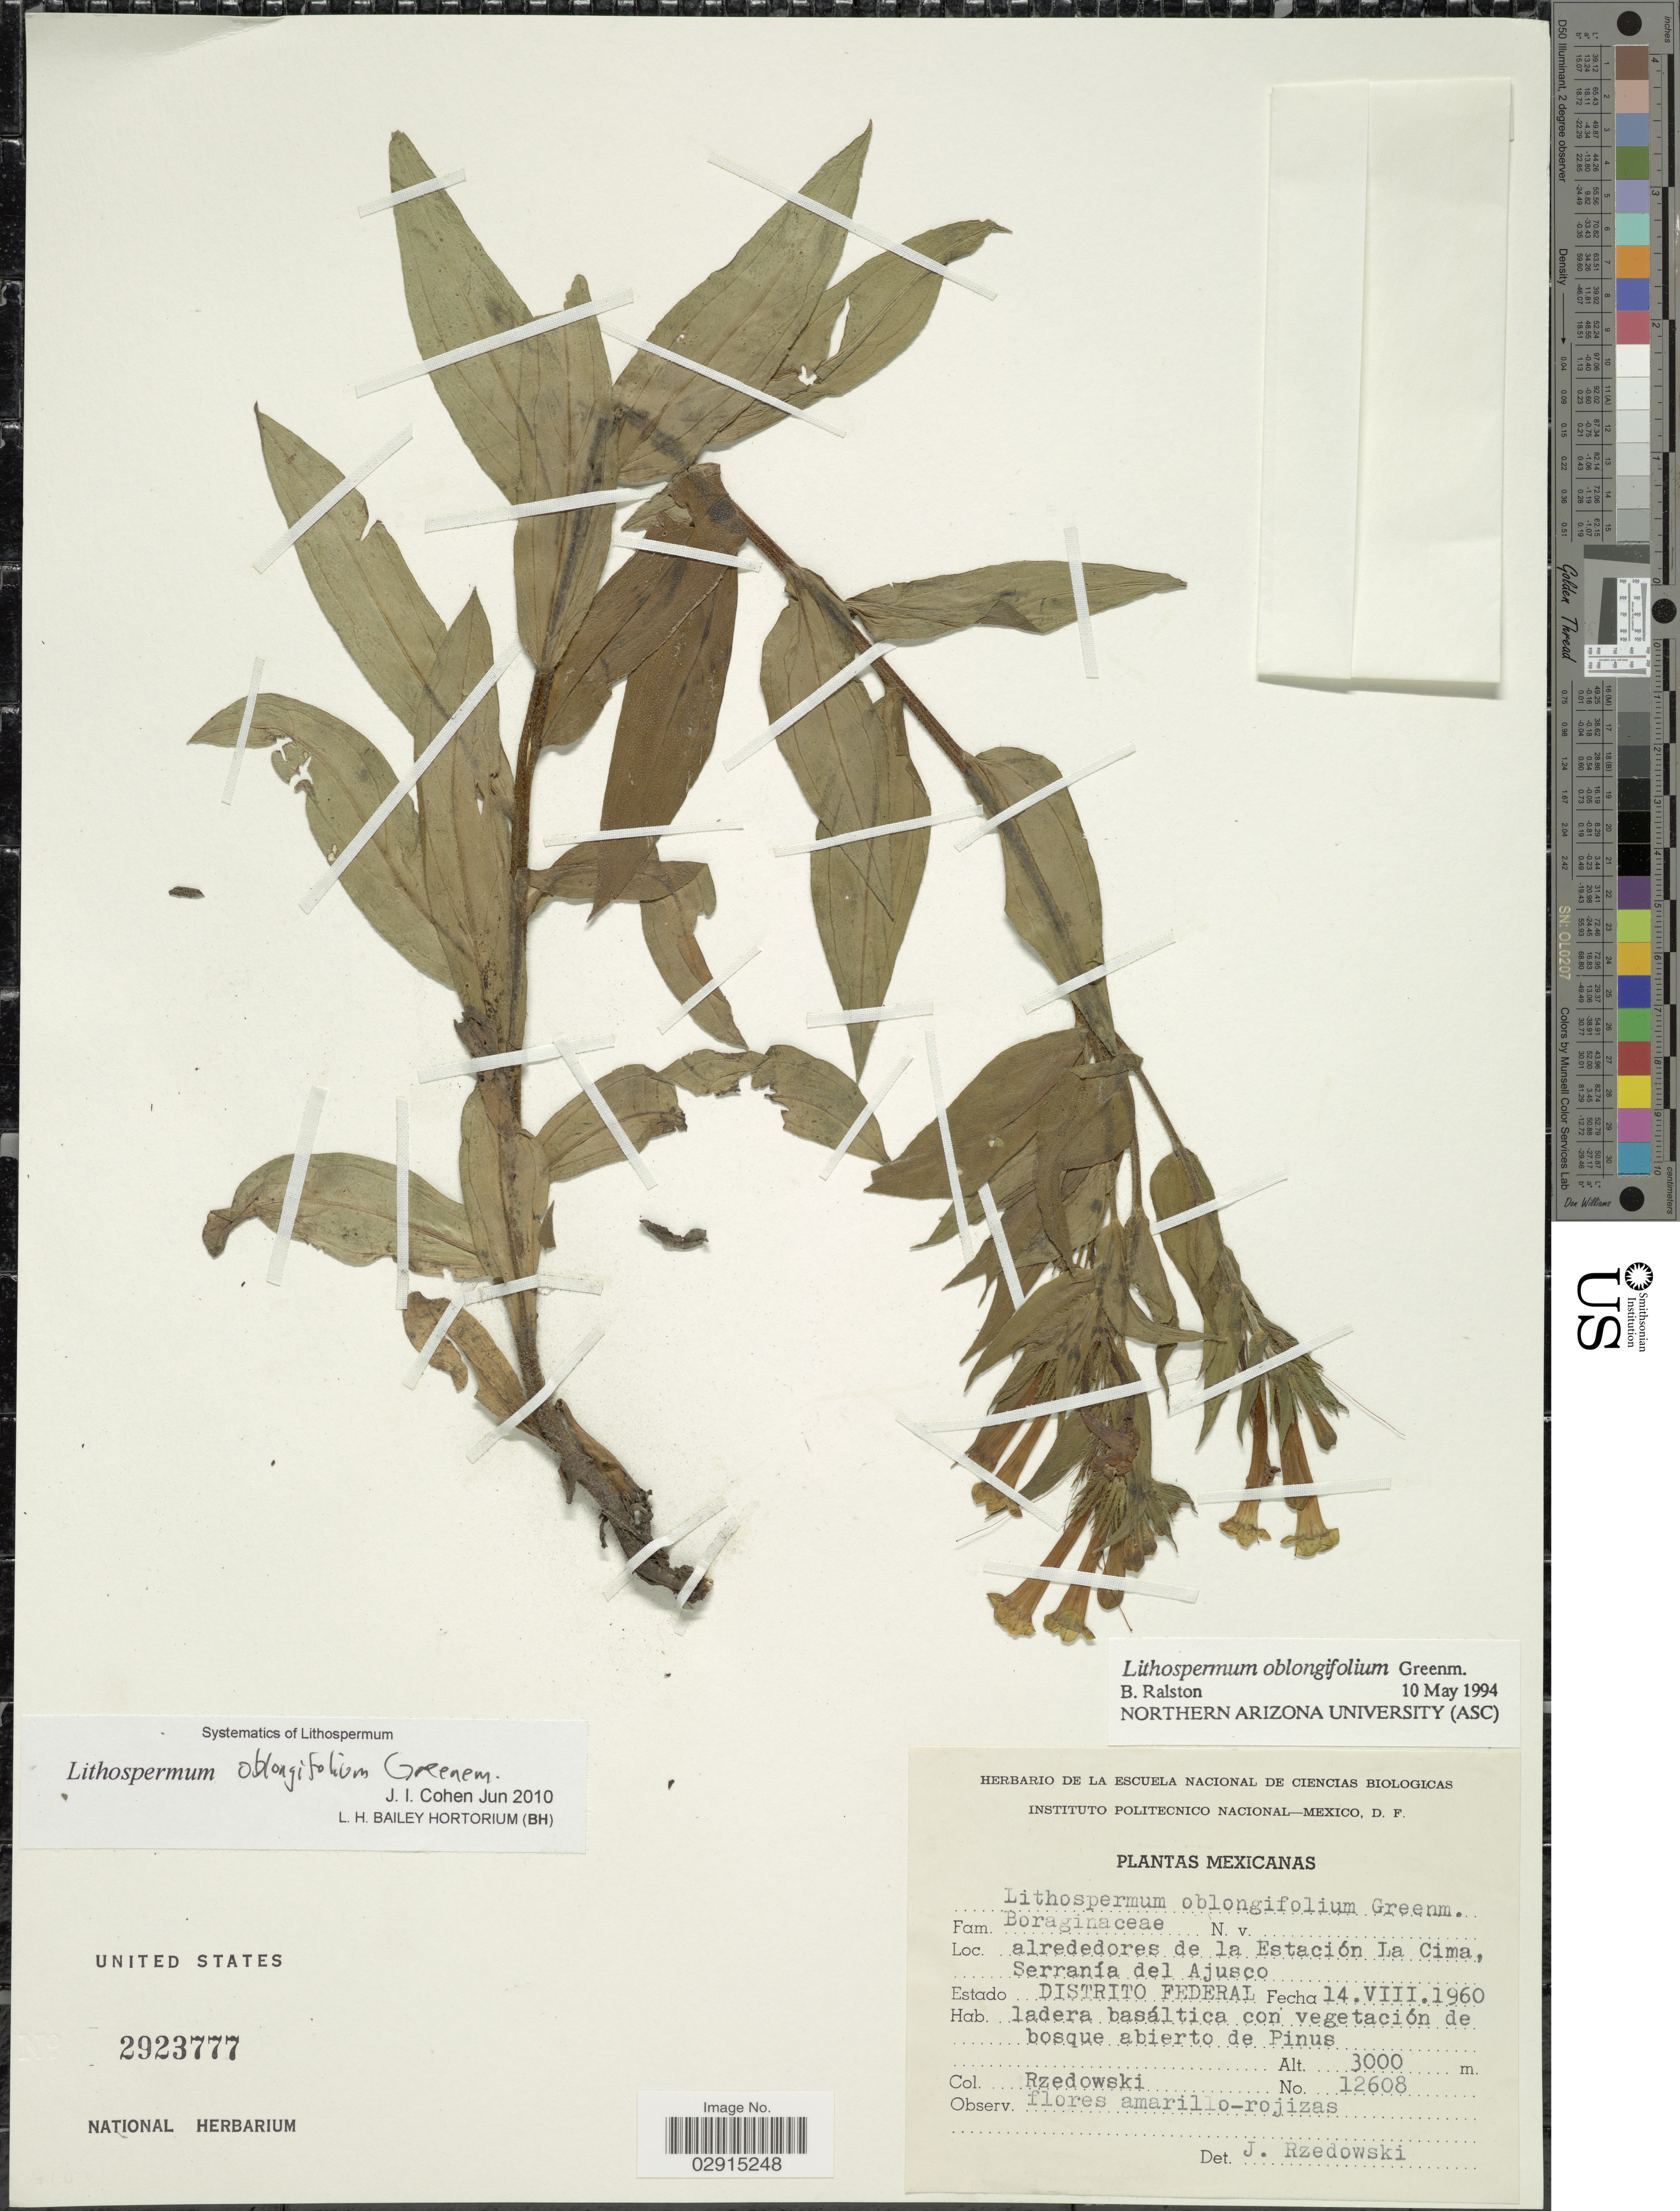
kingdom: Plantae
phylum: Tracheophyta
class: Magnoliopsida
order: Boraginales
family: Boraginaceae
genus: Lithospermum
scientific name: Lithospermum oblongifolium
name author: Greenm.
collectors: Rzedowski, --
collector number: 12608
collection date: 1960-08-14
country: Mexico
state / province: Distrito Federal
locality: Alrededores de la Estación La Cima, Serranía del Ajusco.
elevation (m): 3000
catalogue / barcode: US 2923777